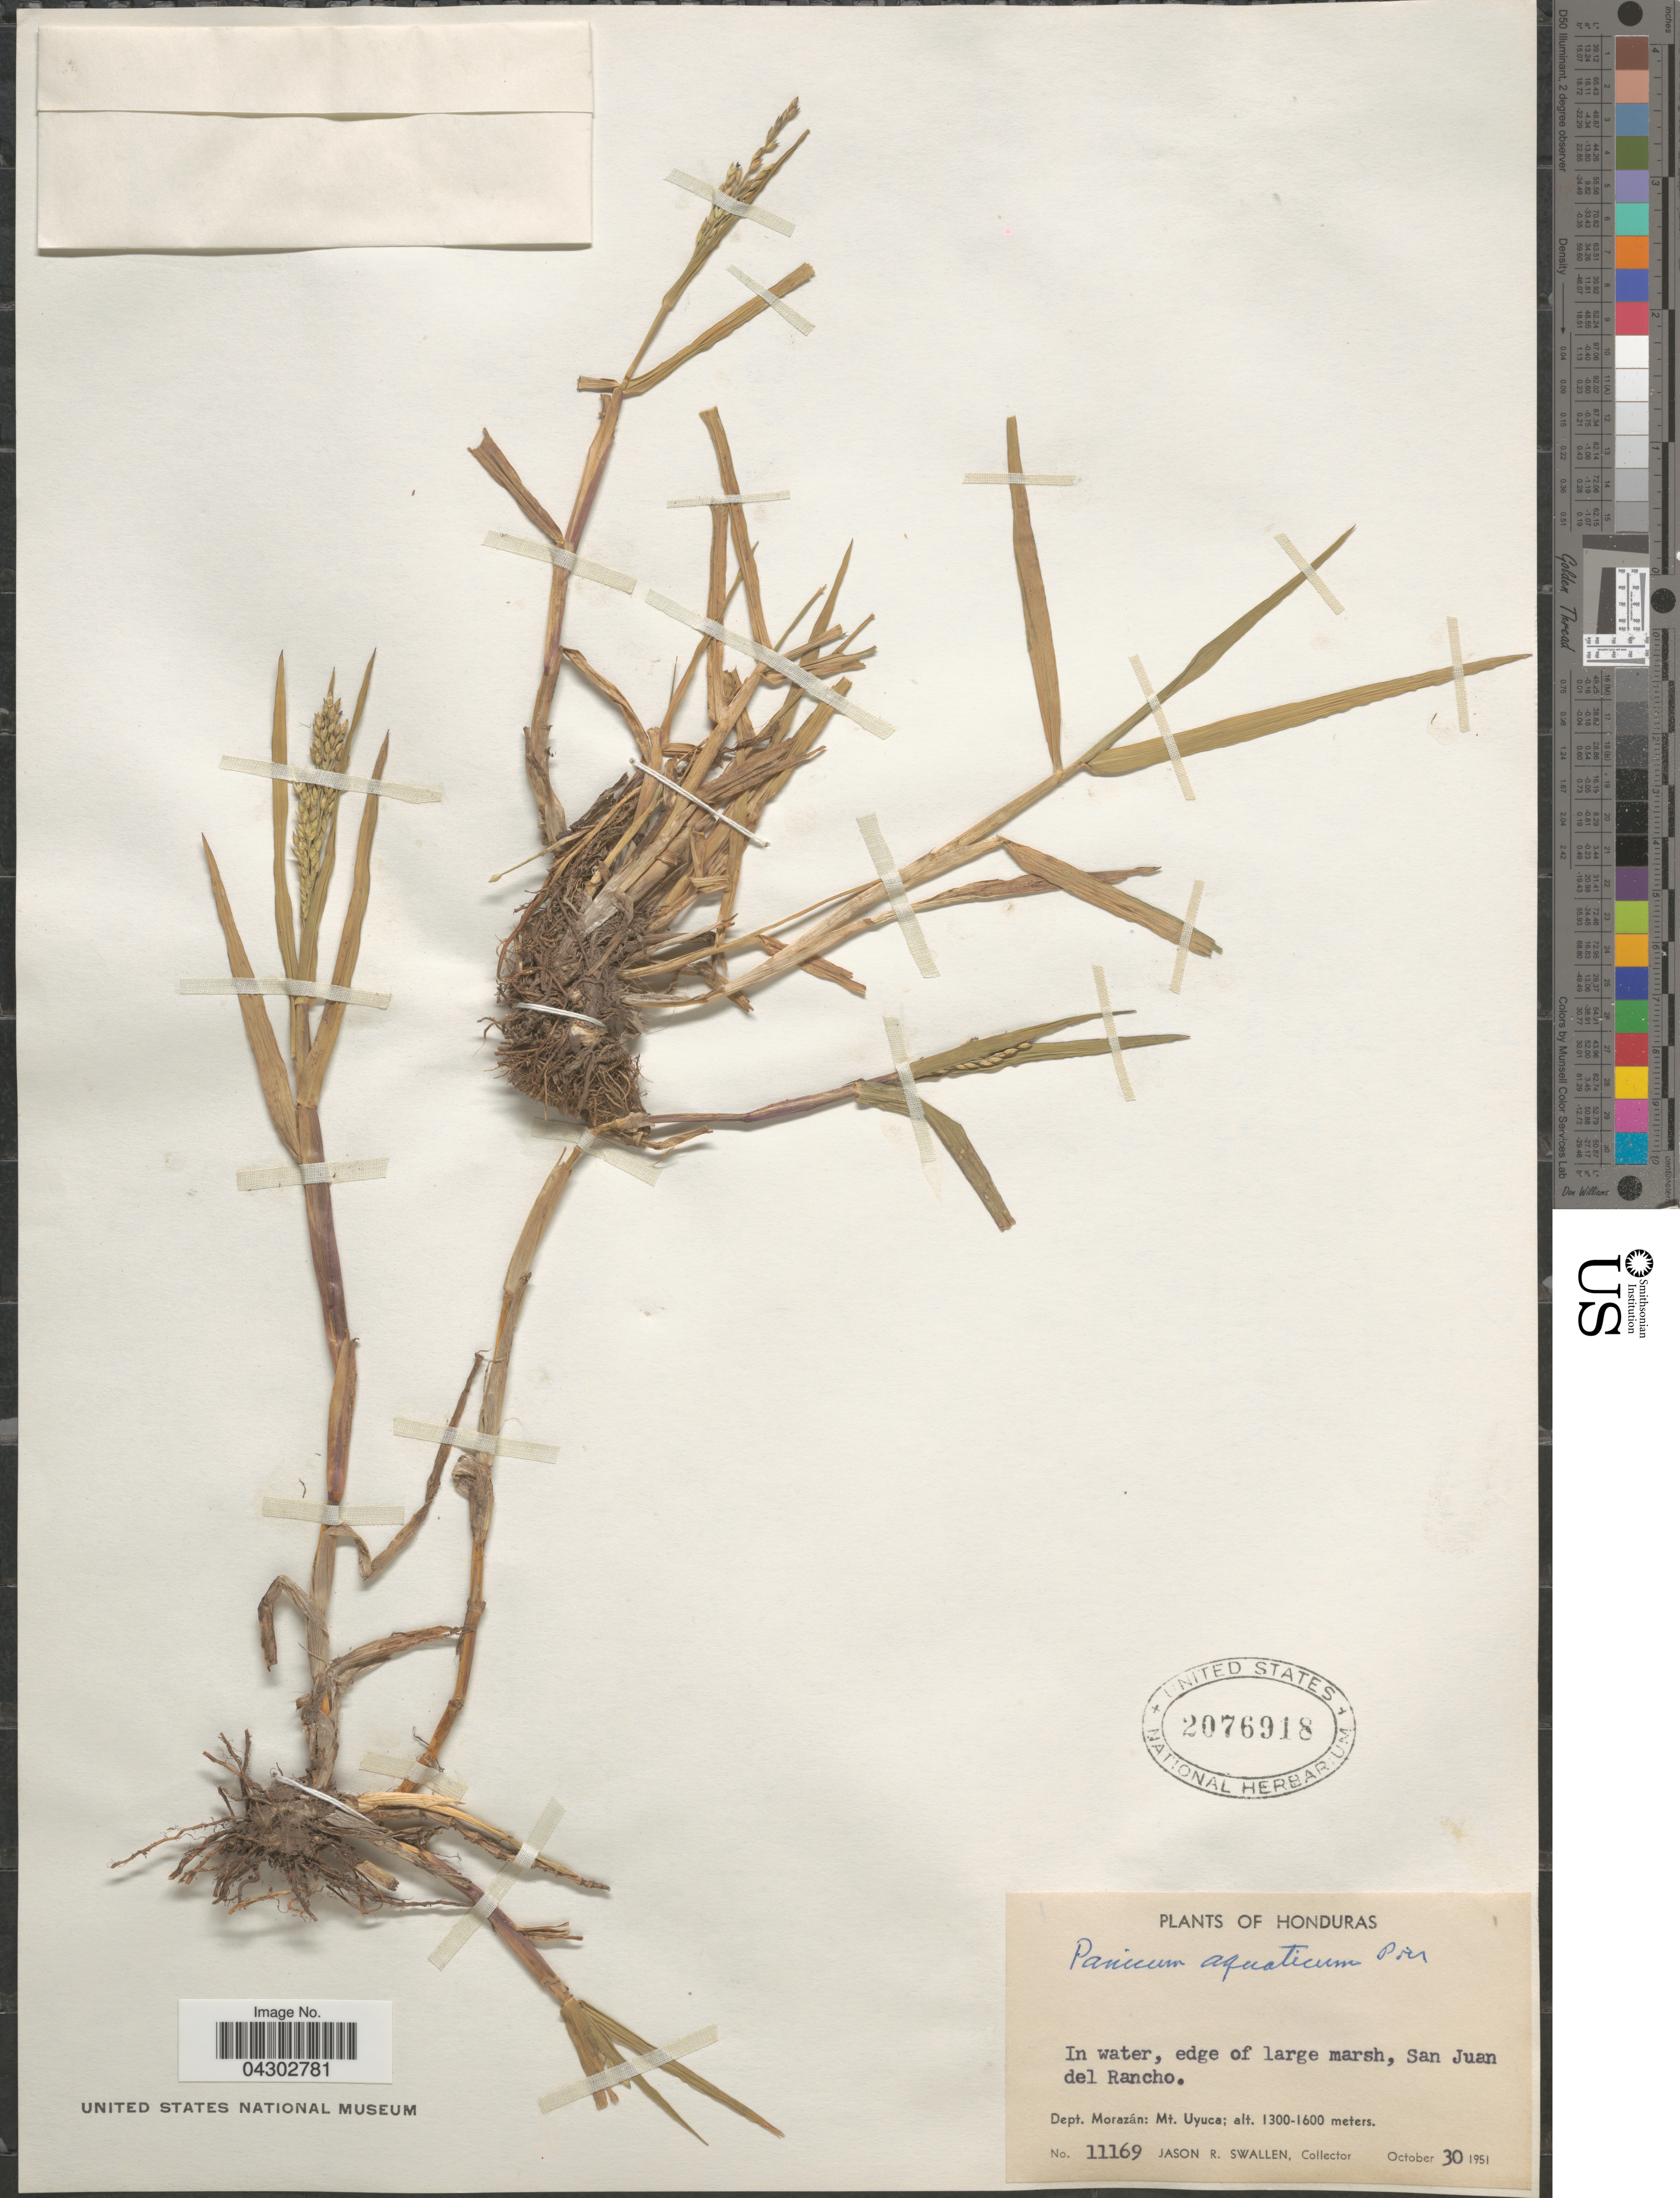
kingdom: Plantae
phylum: Tracheophyta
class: Liliopsida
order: Poales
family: Poaceae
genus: Panicum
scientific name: Panicum aquaticum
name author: Poir.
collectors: J. R. Swallen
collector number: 11169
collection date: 1951-10-30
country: Honduras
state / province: Fco. Morazán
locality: In water, edge of large marsh, San Juan del Rancho. Dept. Morazán: Mt. Uyuca.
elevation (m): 1300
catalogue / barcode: US 2076918